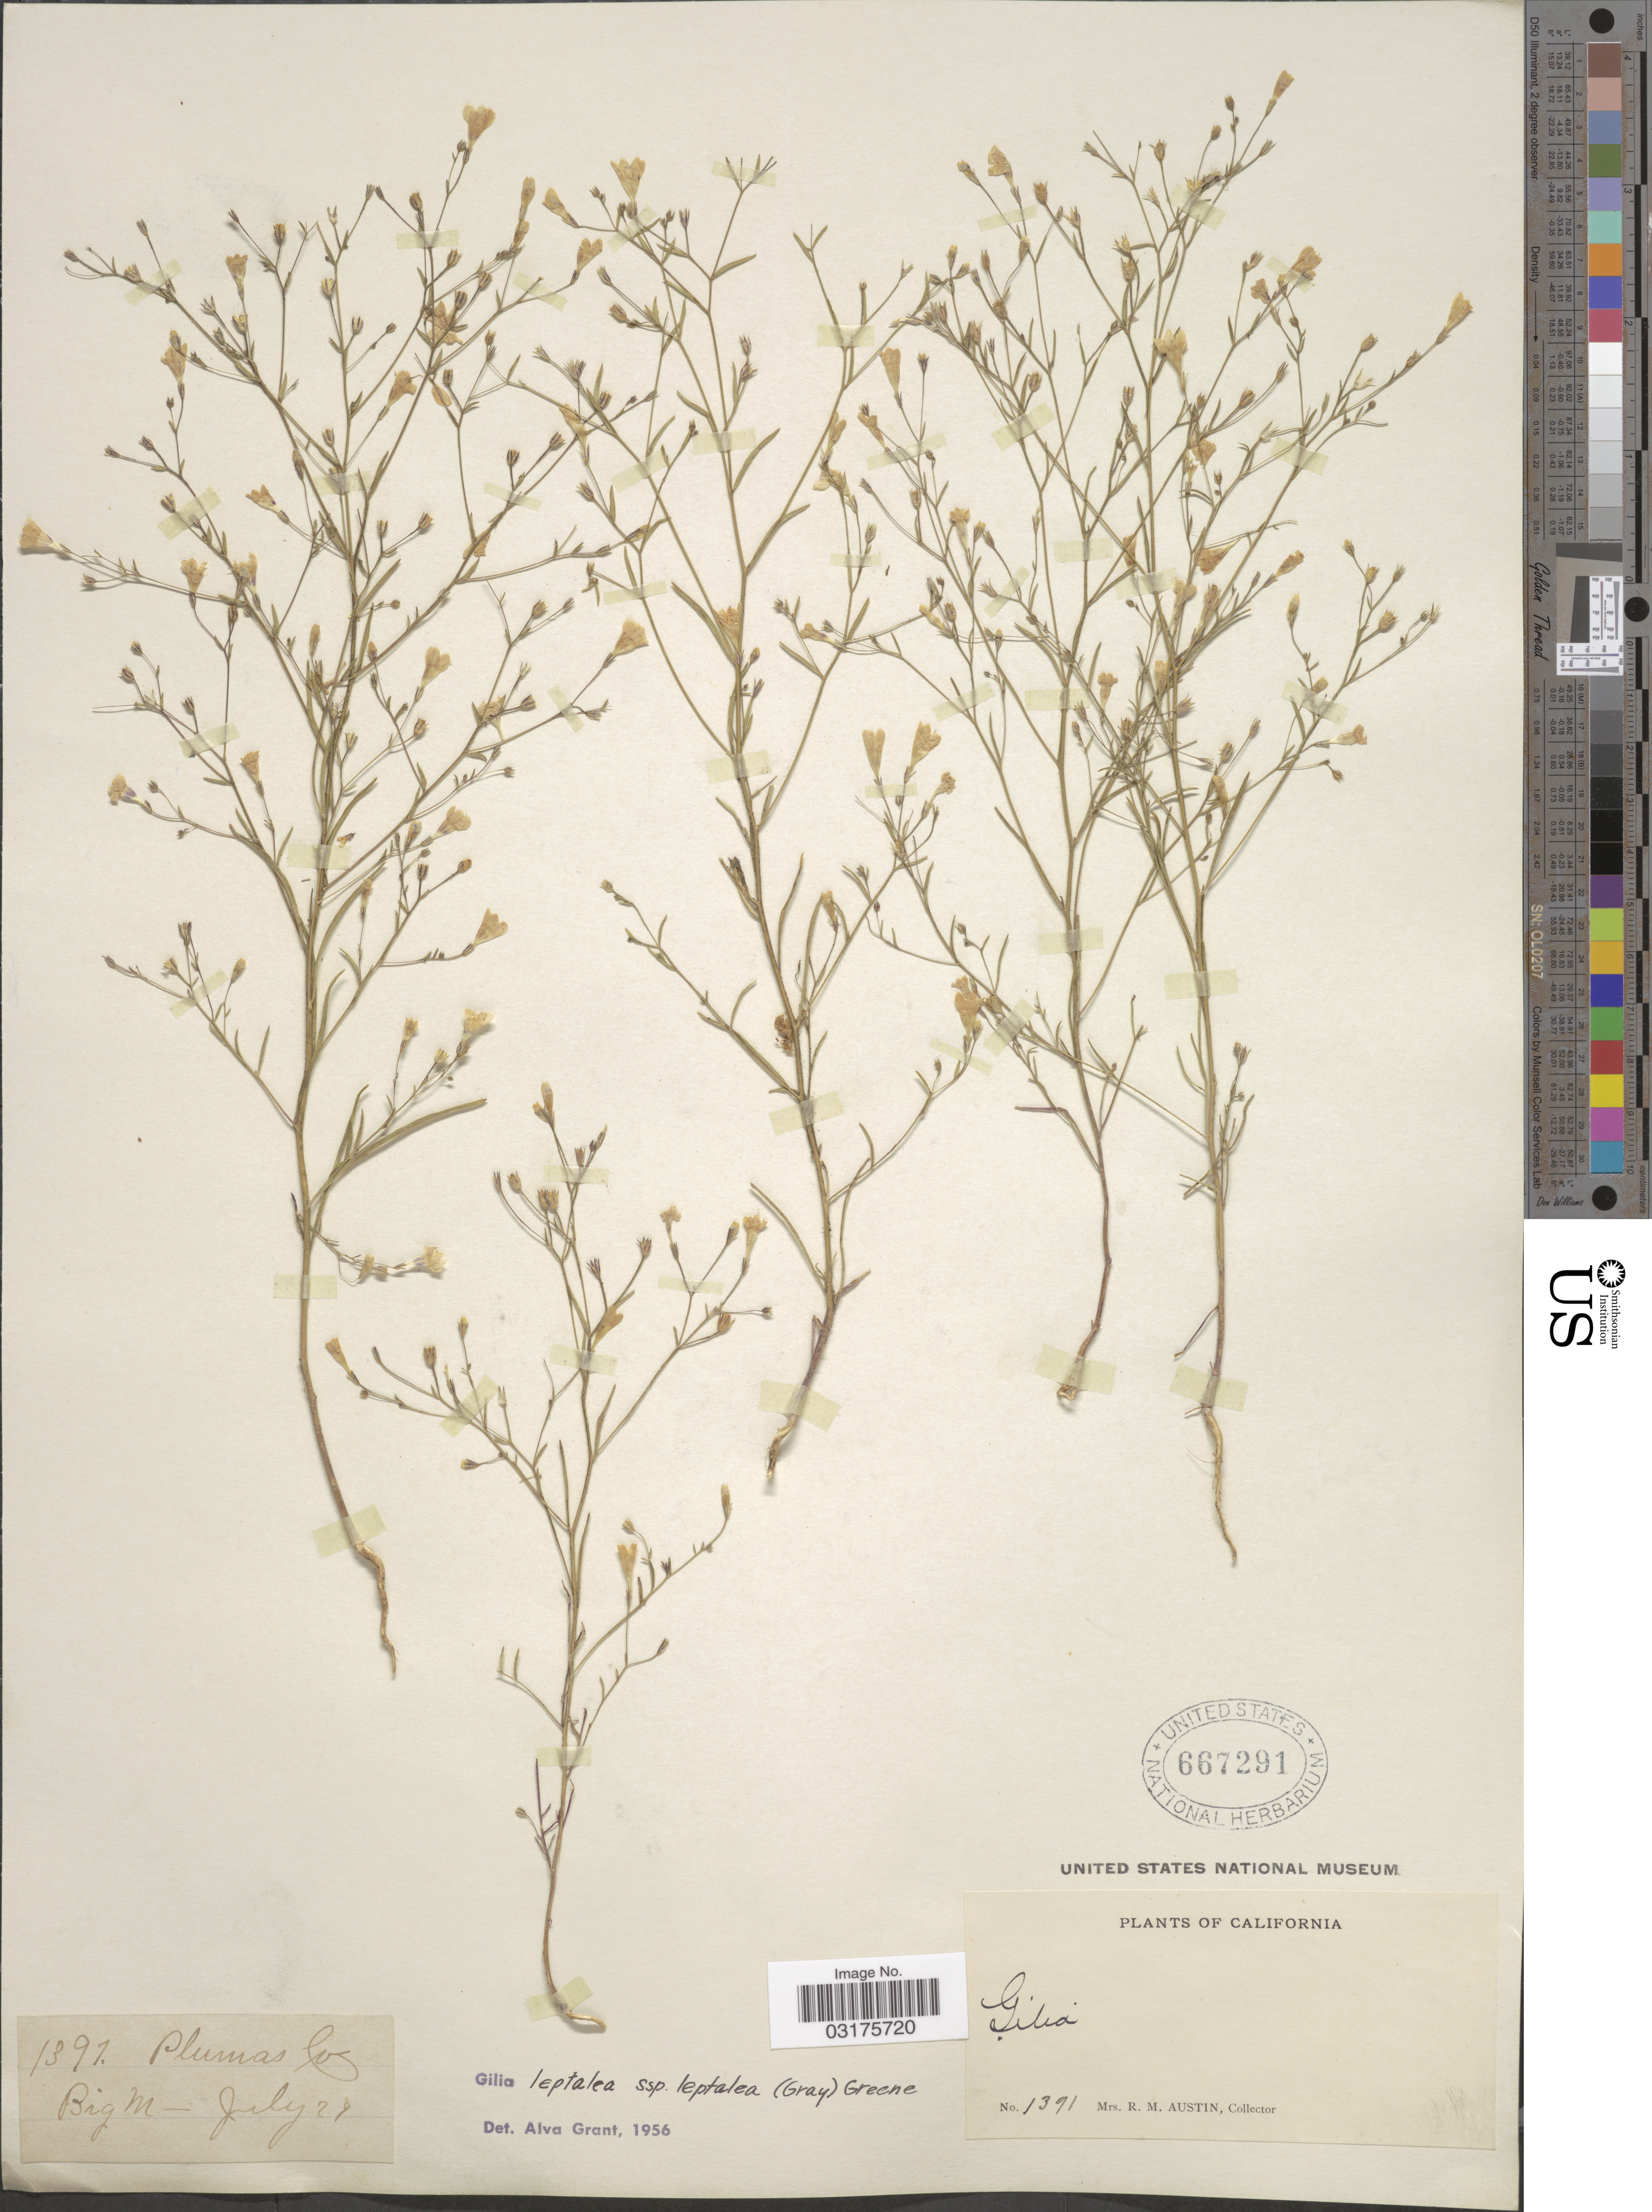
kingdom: Plantae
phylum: Tracheophyta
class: Magnoliopsida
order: Ericales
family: Polemoniaceae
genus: Navarretia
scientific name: Navarretia leptalea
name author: (A. Gray) L.A. Johnson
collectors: R. Austin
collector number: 1391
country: United States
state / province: California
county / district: Plumas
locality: Plumas Co. Big M.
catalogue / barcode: US 667291